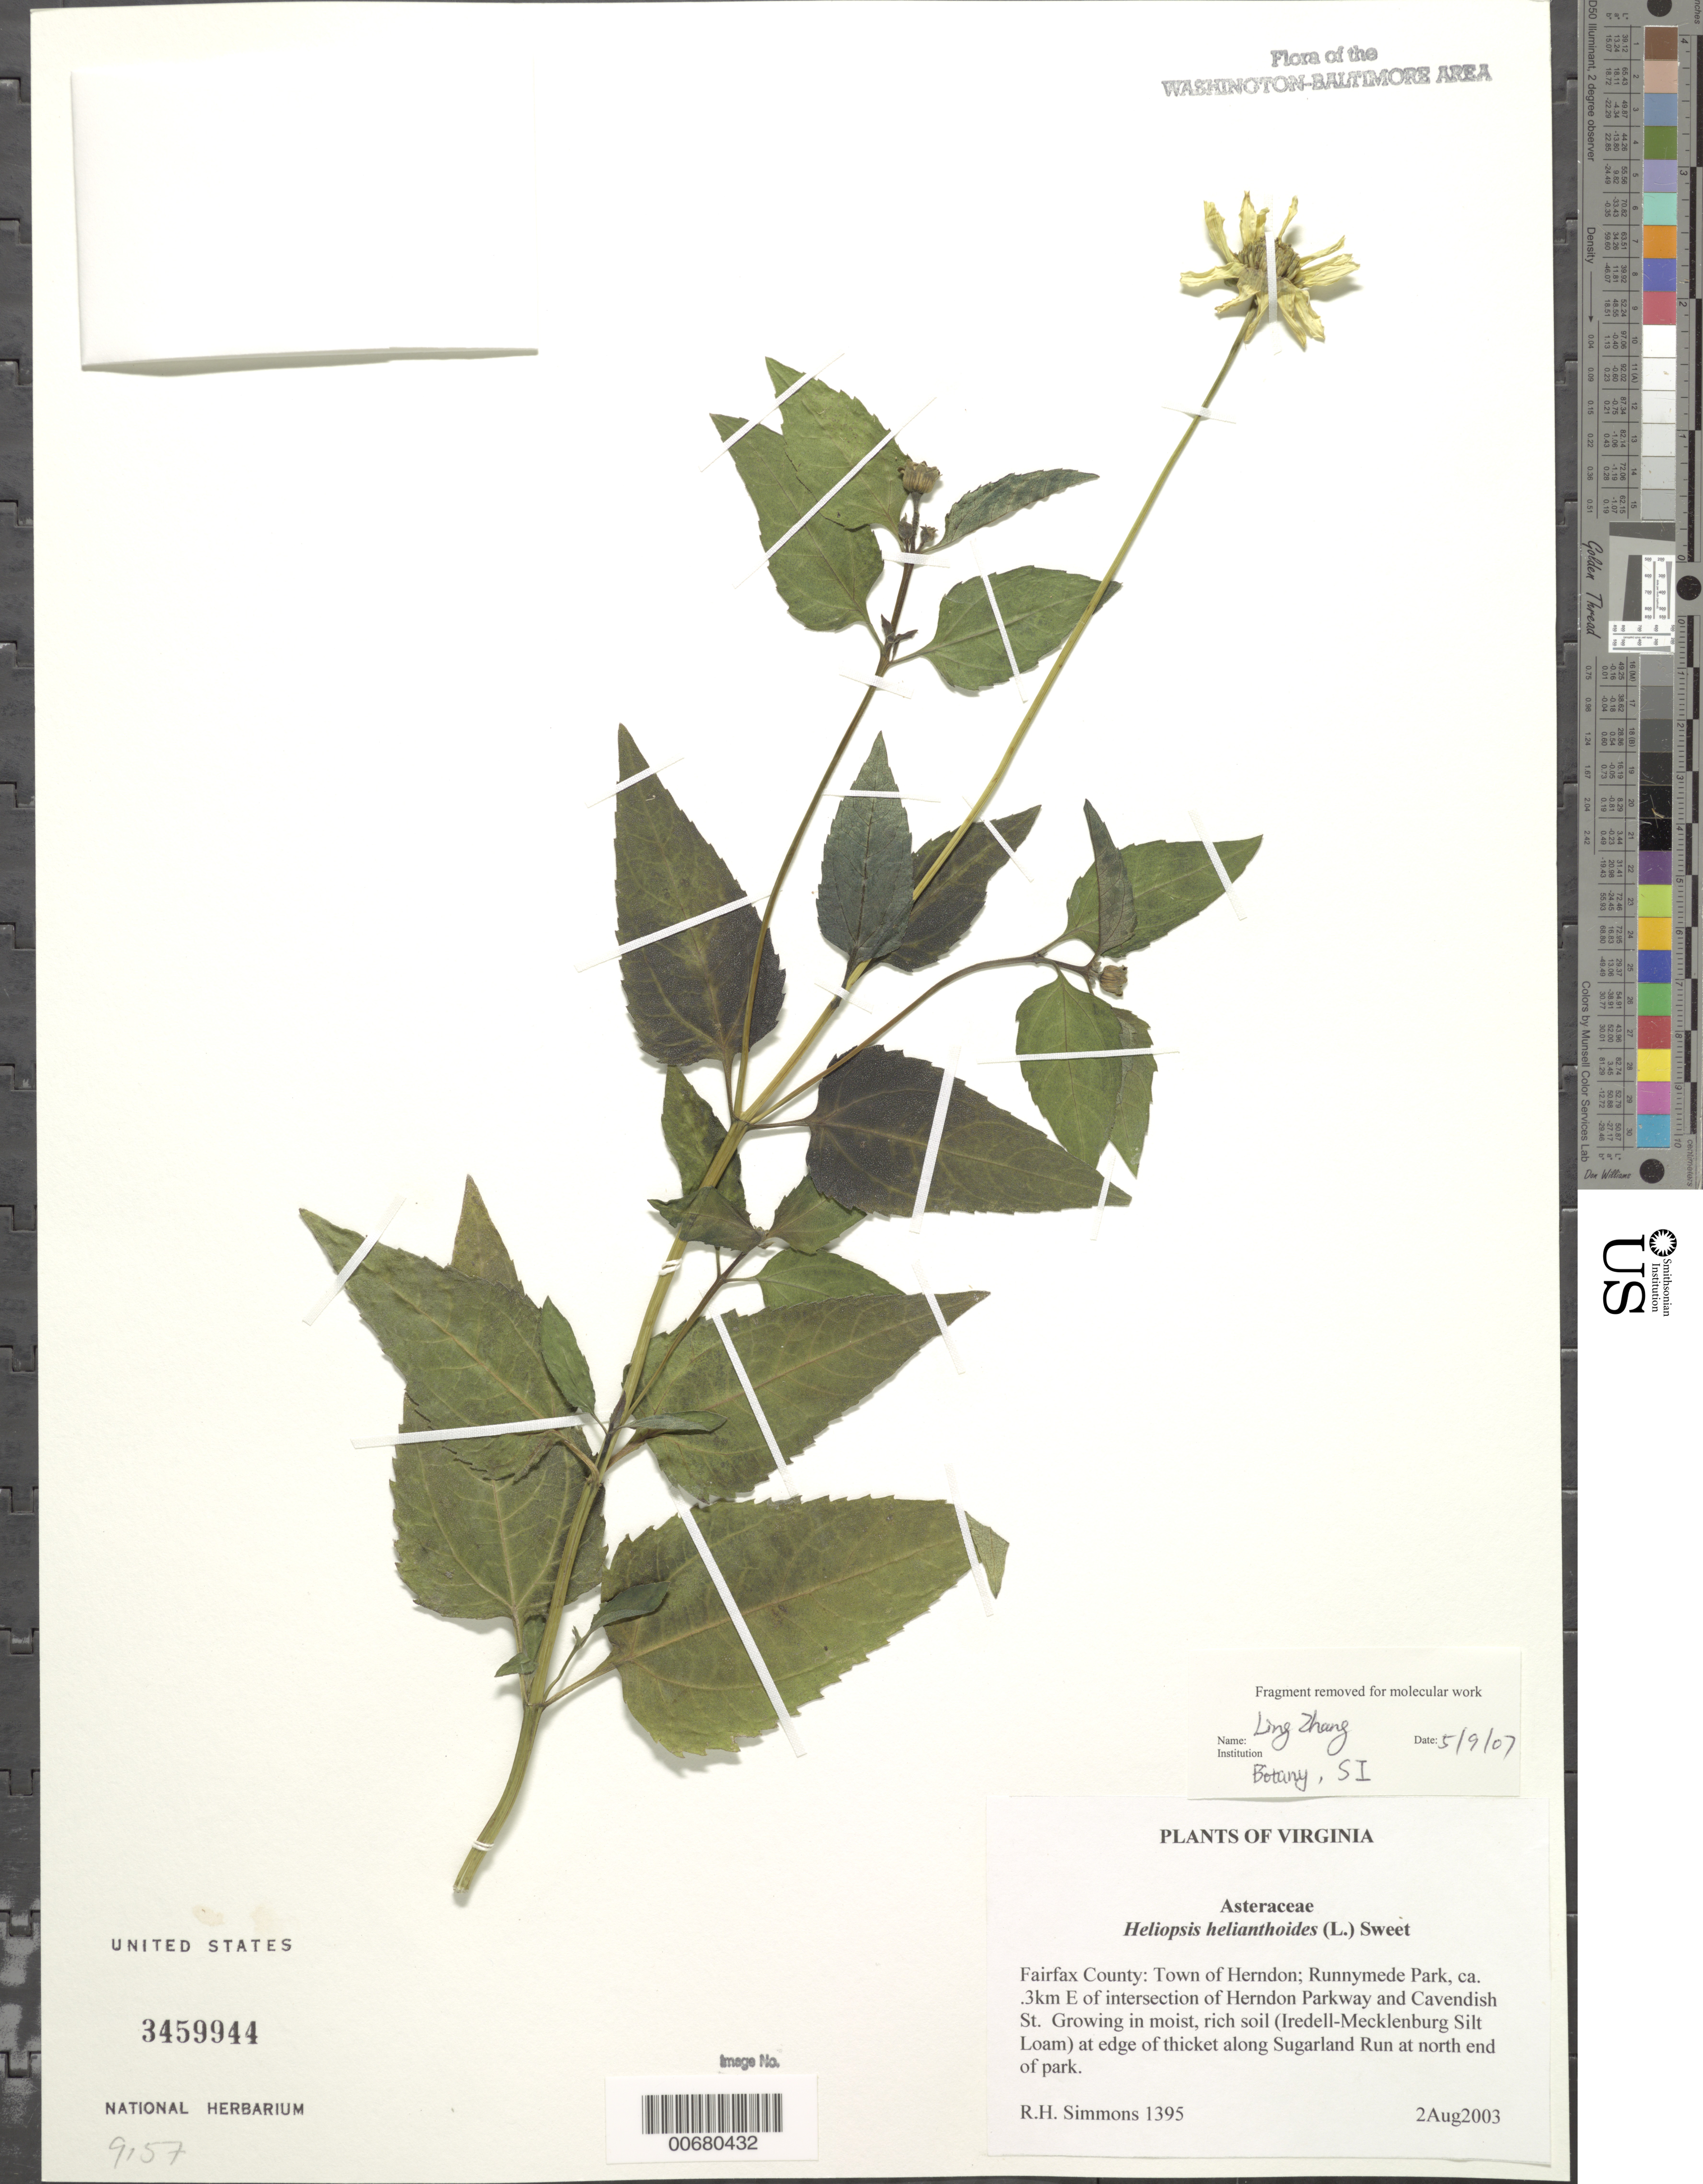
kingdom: Plantae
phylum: Tracheophyta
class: Magnoliopsida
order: Asterales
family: Asteraceae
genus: Heliopsis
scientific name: Heliopsis helianthoides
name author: (L.) Sweet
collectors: R. H. Simmons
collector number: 1393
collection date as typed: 02 Aug 2003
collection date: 2003-08-02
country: United States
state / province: Virginia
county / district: Fairfax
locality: Runnymede Park, ca. 0.3 E of intersection of Herndon Parkway and Cavendish St.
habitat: Growing in moist, rich soil (Iredell-Mecklenburg Silt Loam)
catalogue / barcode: US 3459944